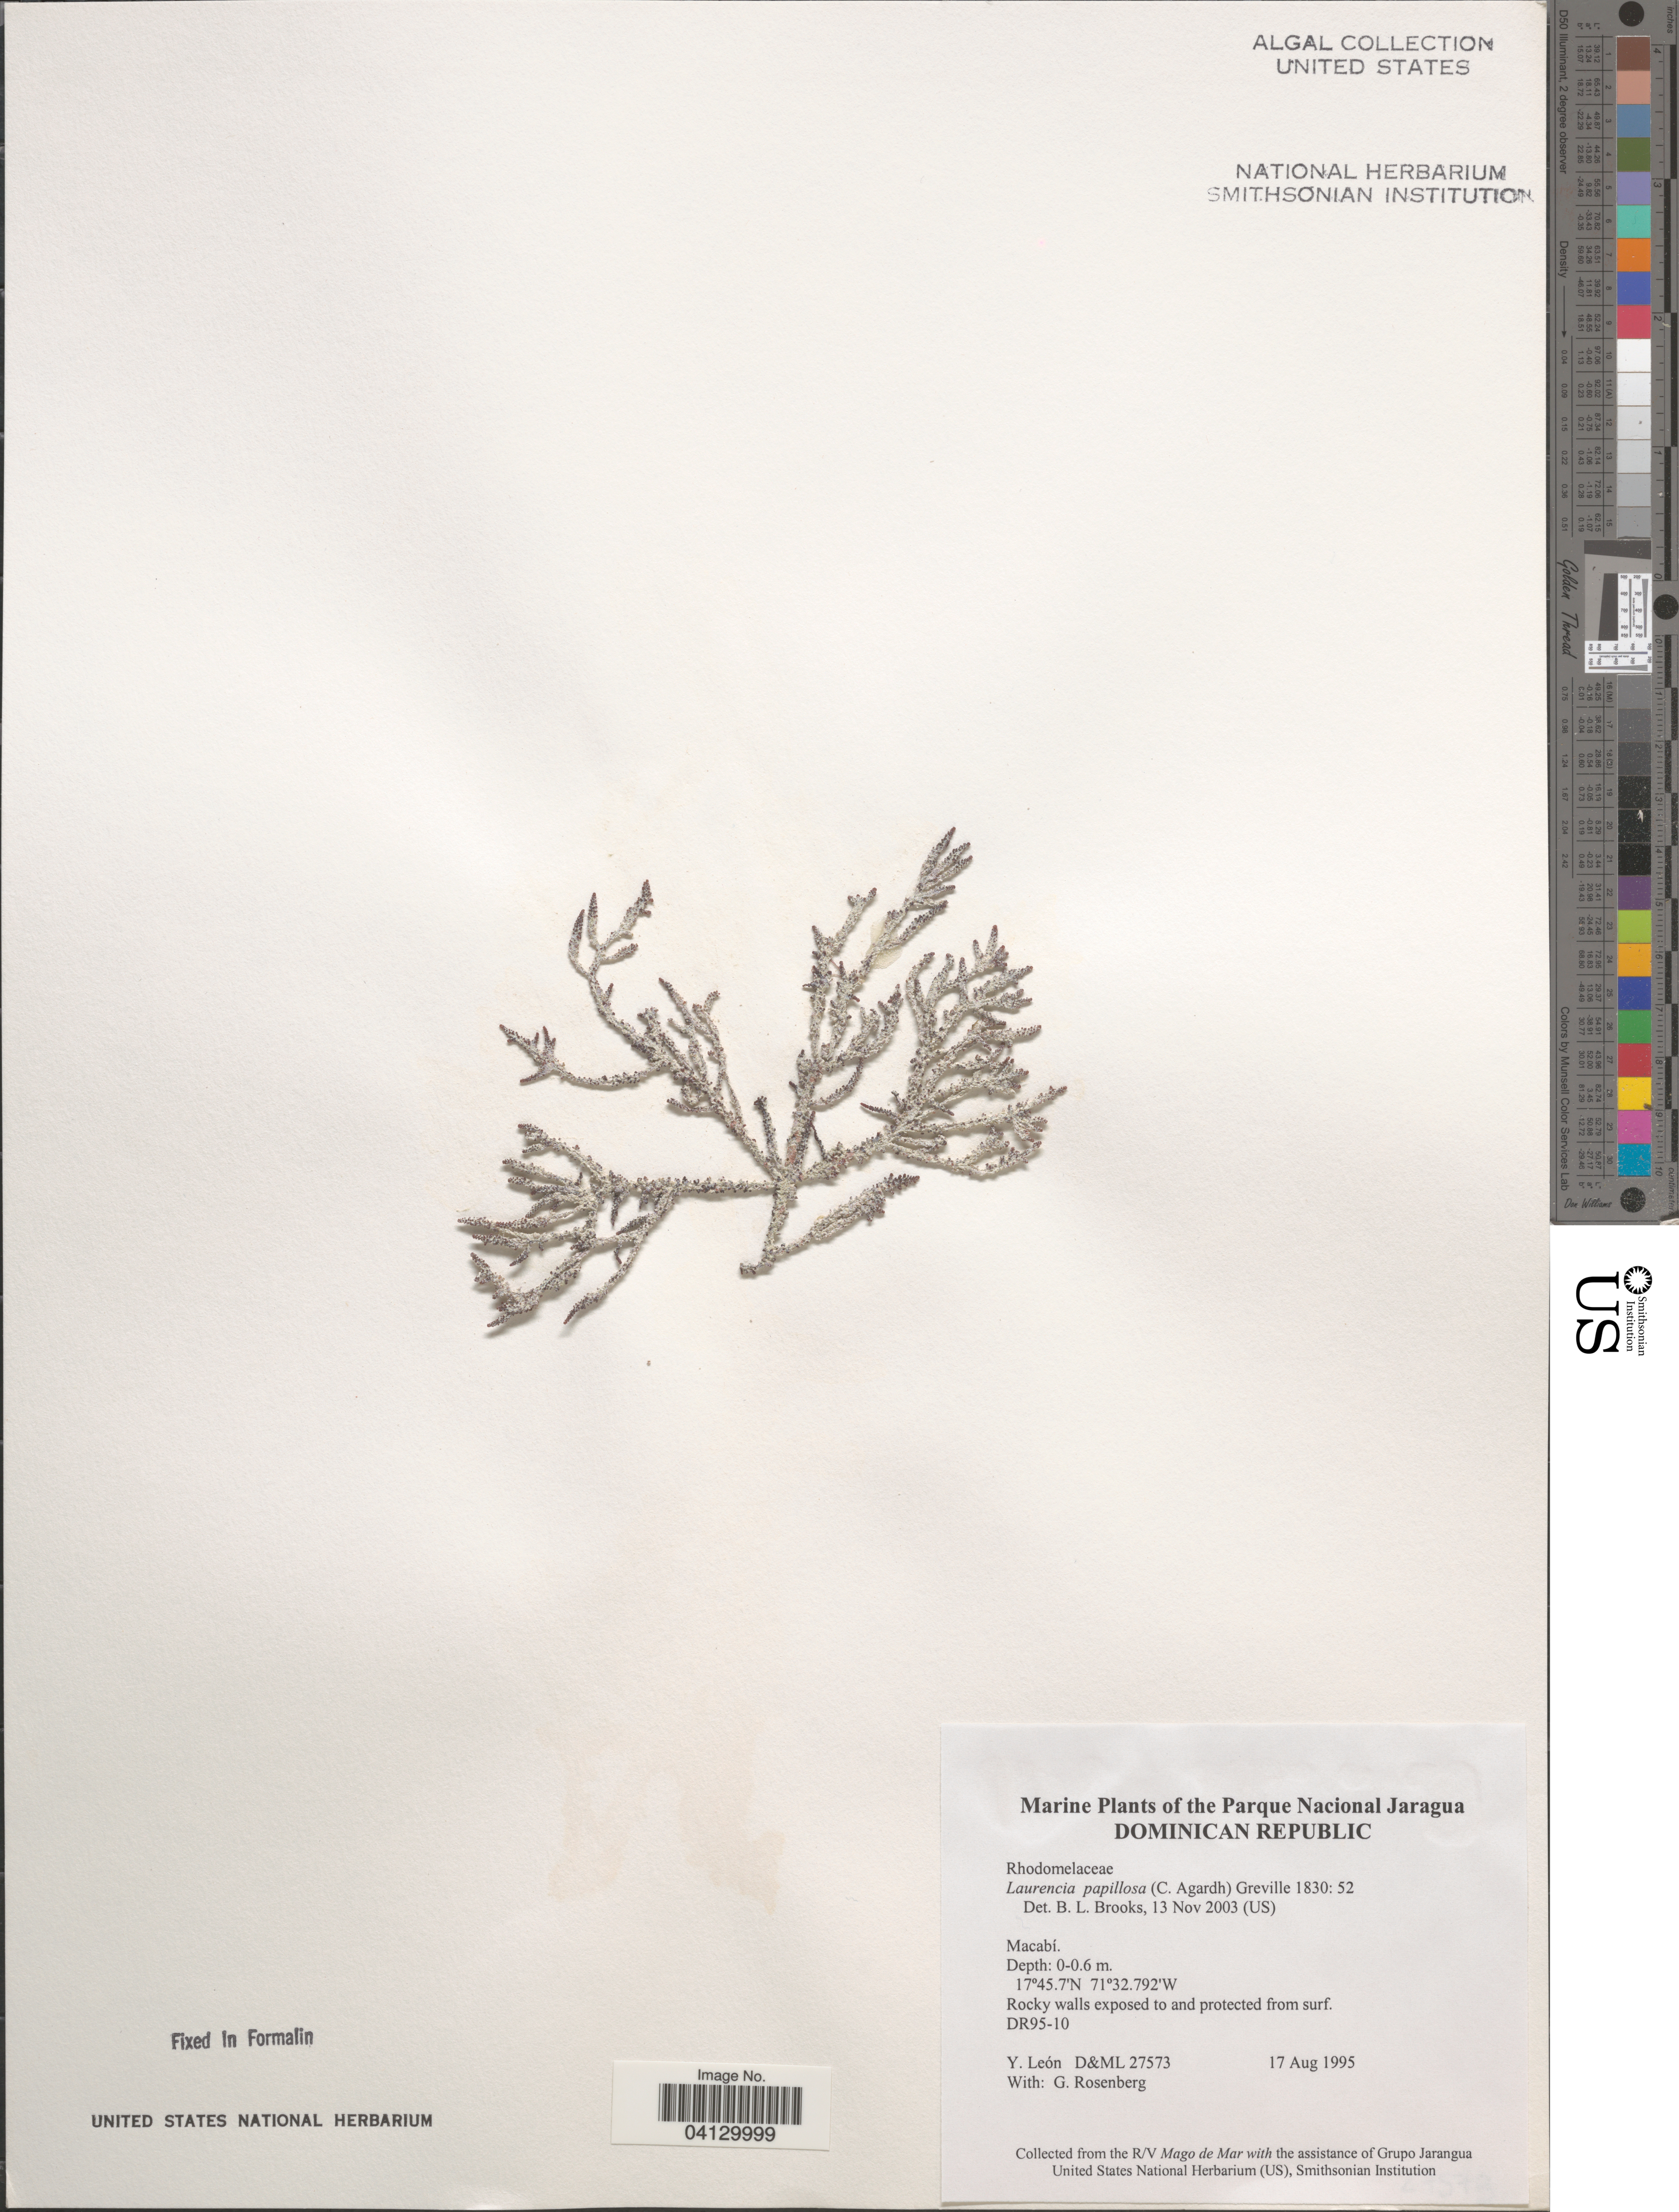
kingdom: Plantae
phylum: Rhodophyta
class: Florideophyceae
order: Ceramiales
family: Rhodomelaceae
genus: Palisada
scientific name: Palisada perforata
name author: (Bory) K.W. Nam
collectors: Y. León & G. Rosenberg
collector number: D&ML 27573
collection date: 1995-08-17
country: Dominican Republic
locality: The Parque Nacional Jaragua. Macabí. DR95-10.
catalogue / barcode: US 328769